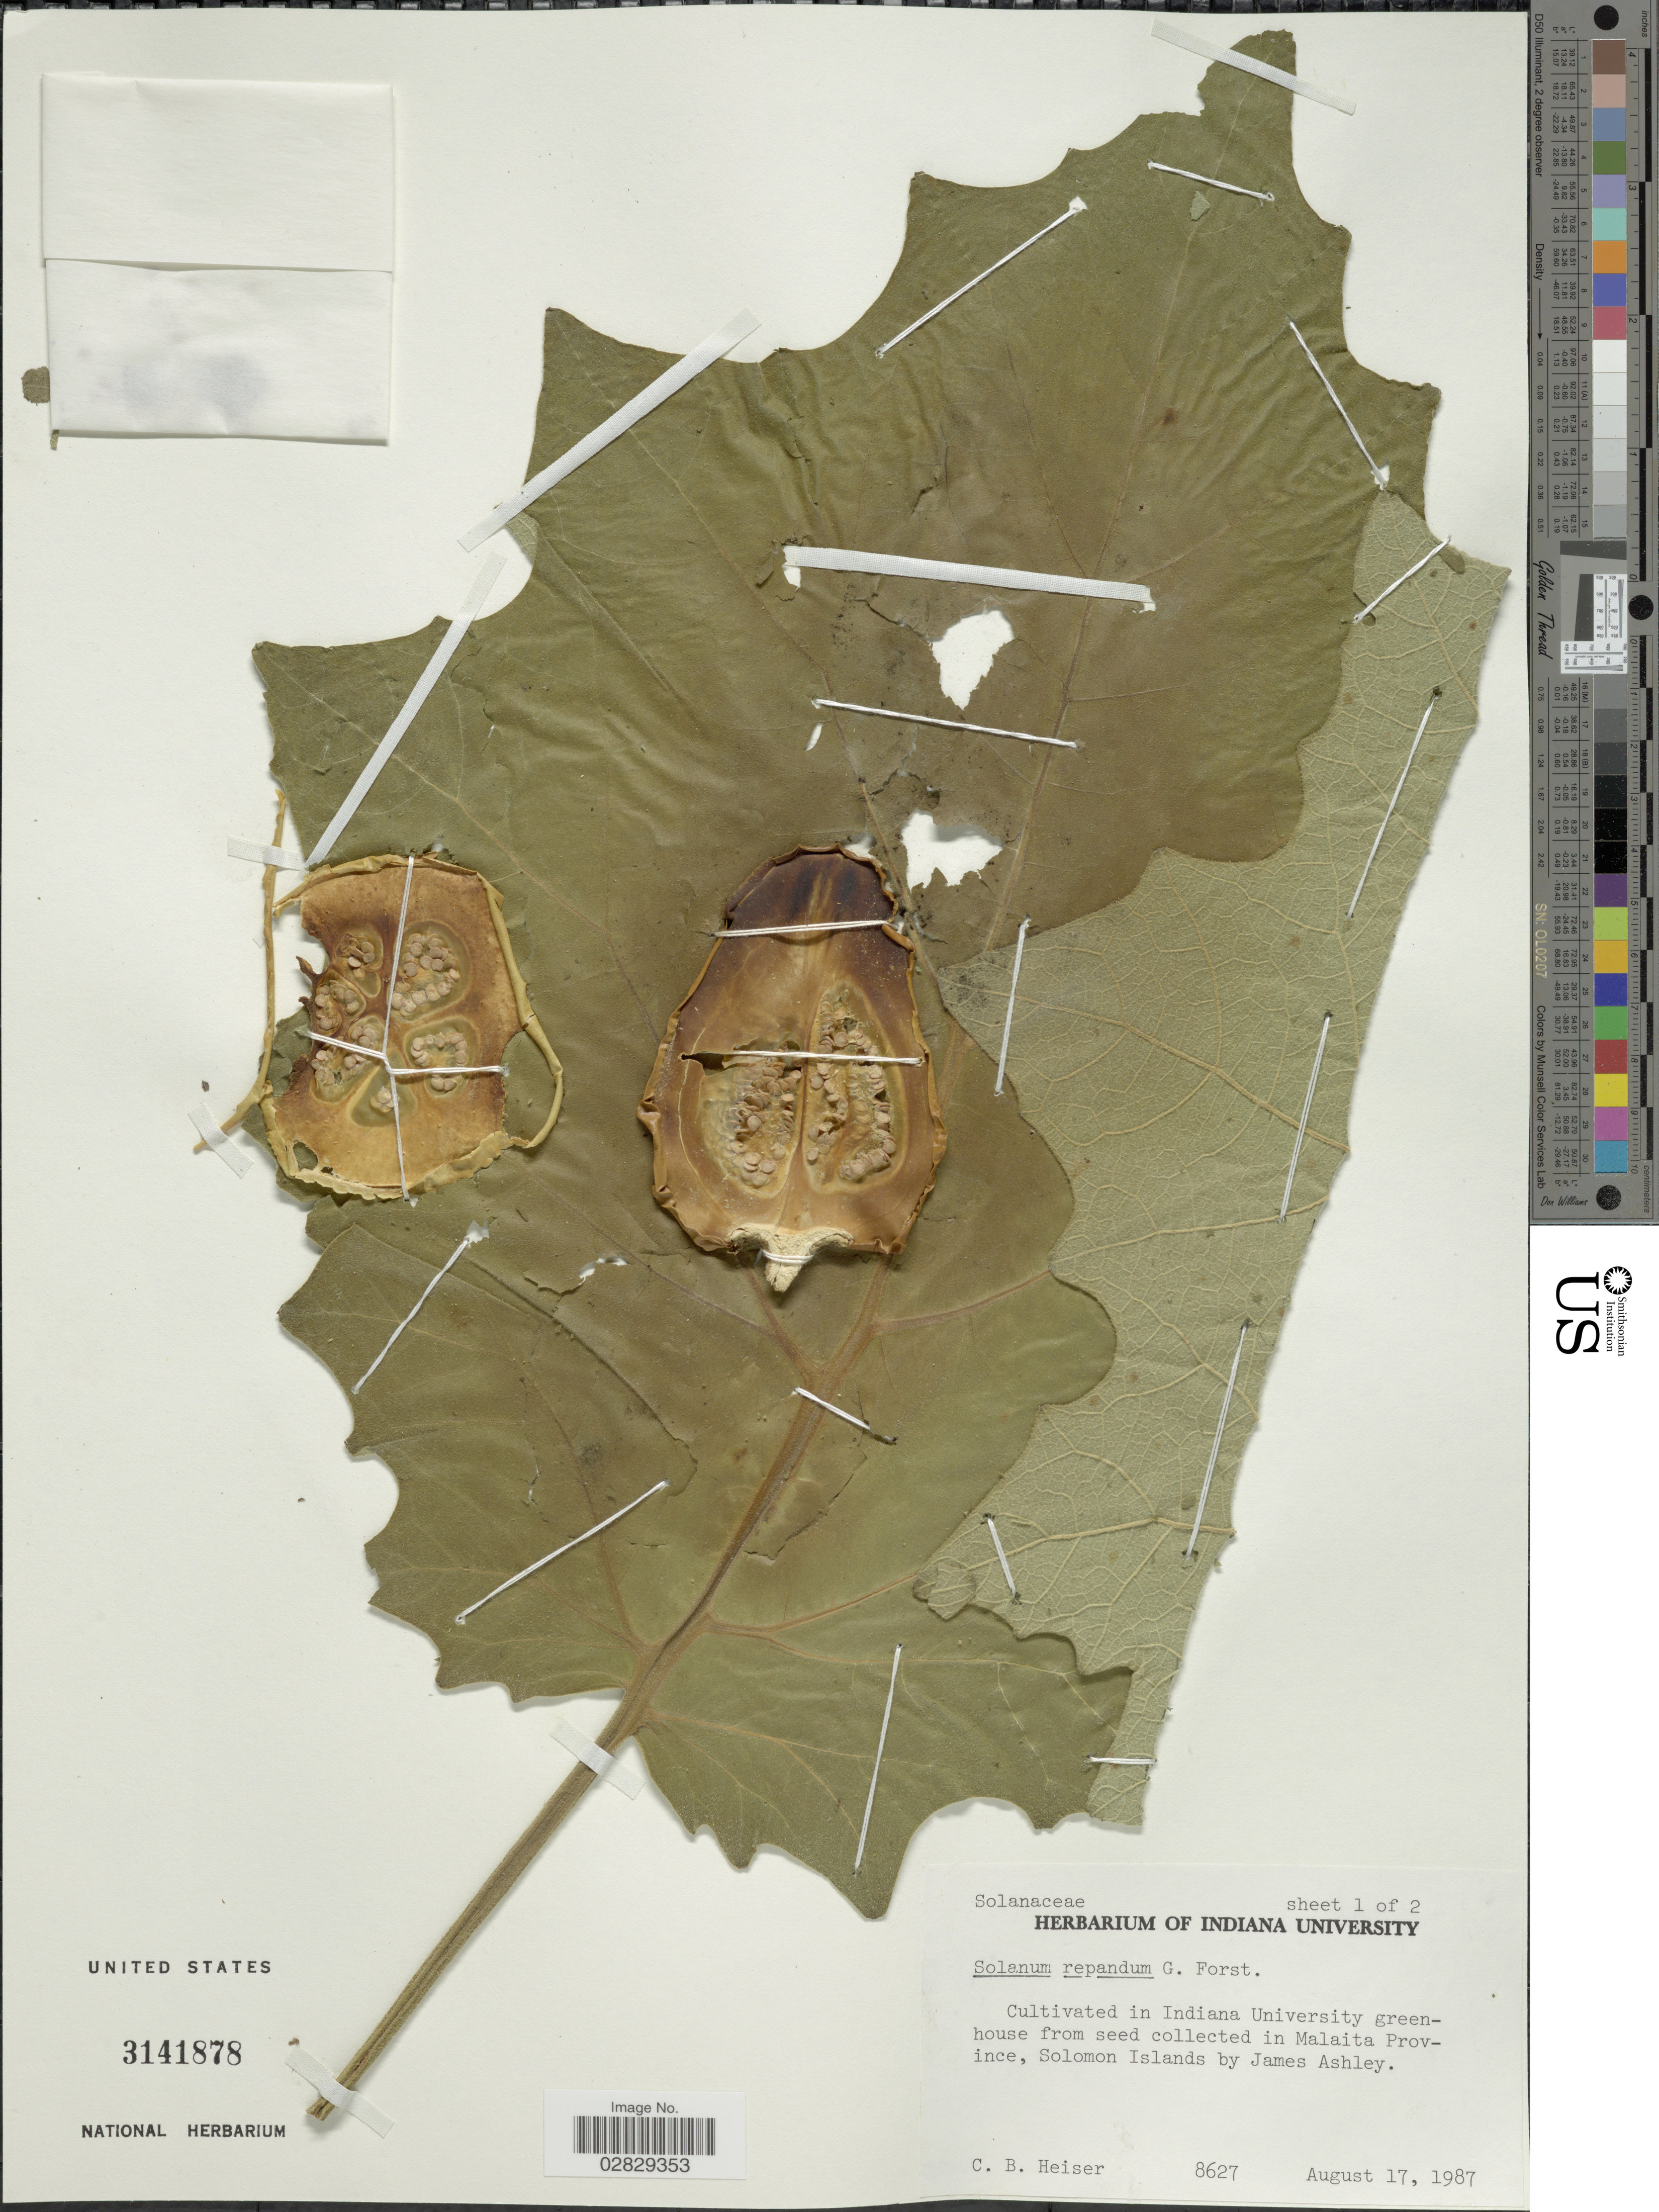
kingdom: Plantae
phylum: Tracheophyta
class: Magnoliopsida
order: Solanales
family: Solanaceae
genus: Solanum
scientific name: Solanum repandum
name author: G. Forst.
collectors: C. B. Heiser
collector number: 8627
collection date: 1987-08-17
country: United States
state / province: Indiana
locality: Cultivated in Indiana University greenhouse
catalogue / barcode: US 3141878